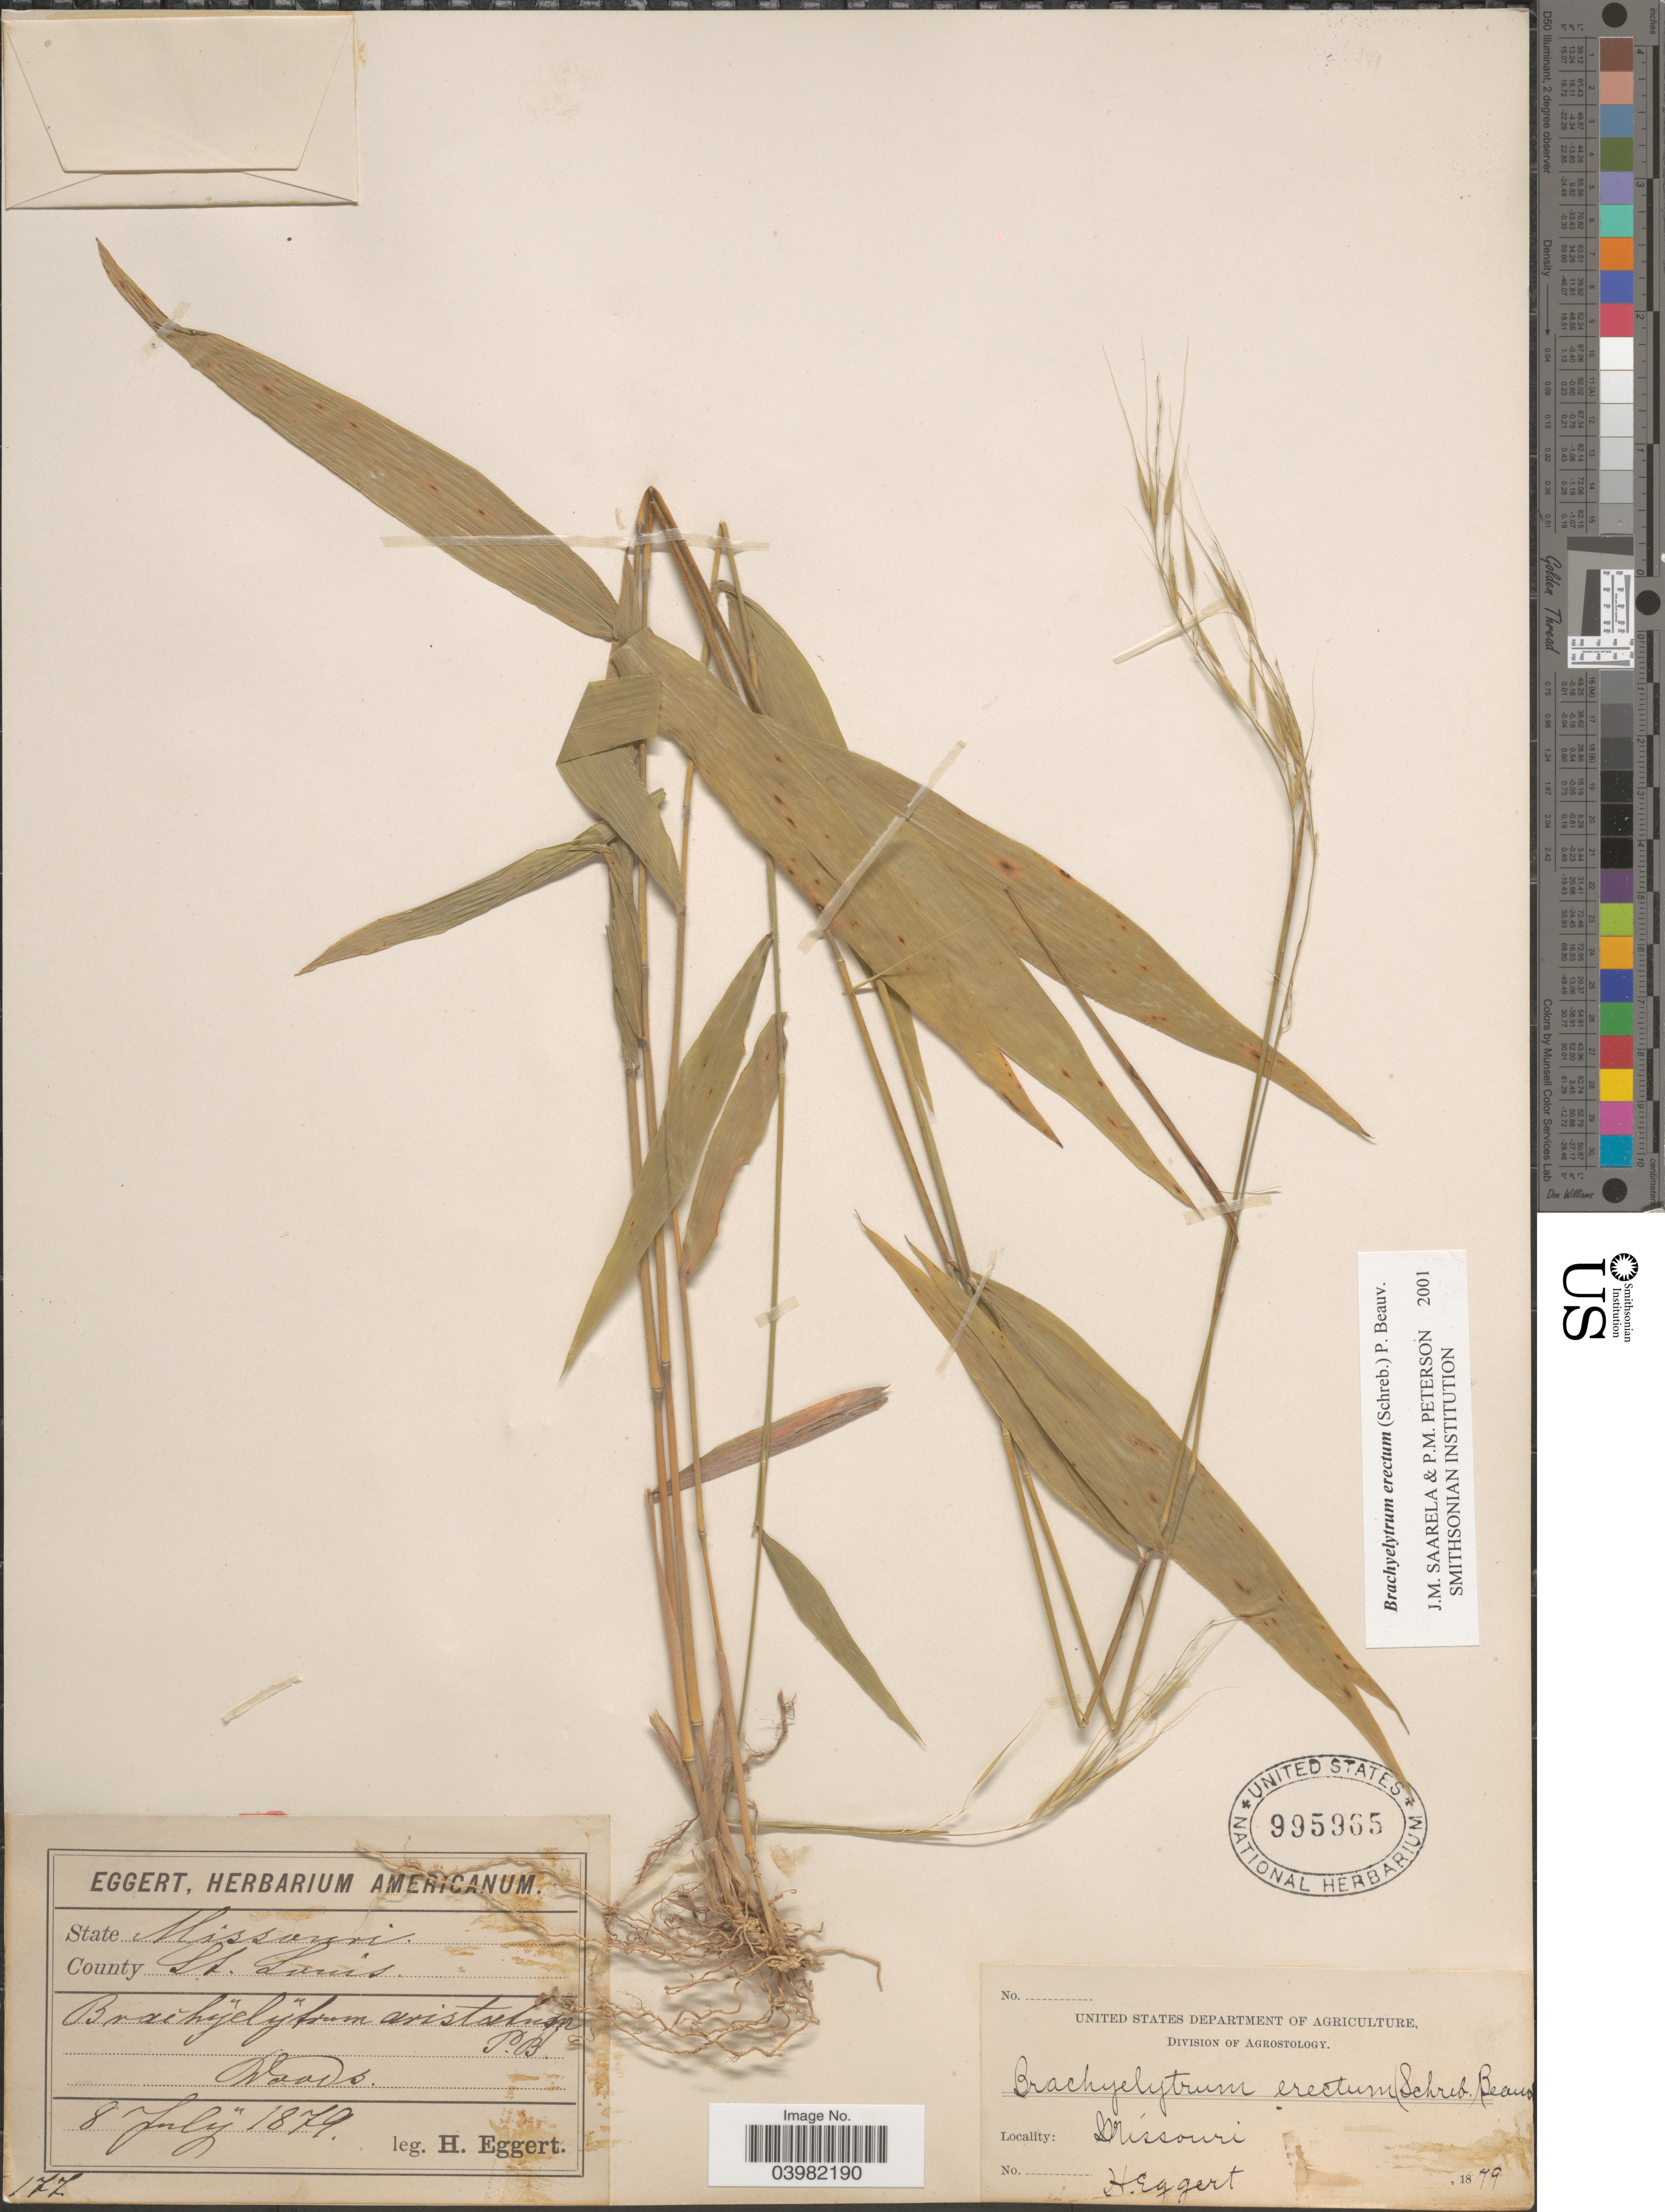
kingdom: Plantae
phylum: Tracheophyta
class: Liliopsida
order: Poales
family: Poaceae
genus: Brachyelytrum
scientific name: Brachyelytrum erectum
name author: (Schreb.) P. Beauv.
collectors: H. Eggert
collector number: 177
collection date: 1879-07-08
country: United States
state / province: Missouri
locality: County St. Louis.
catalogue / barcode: US 995965